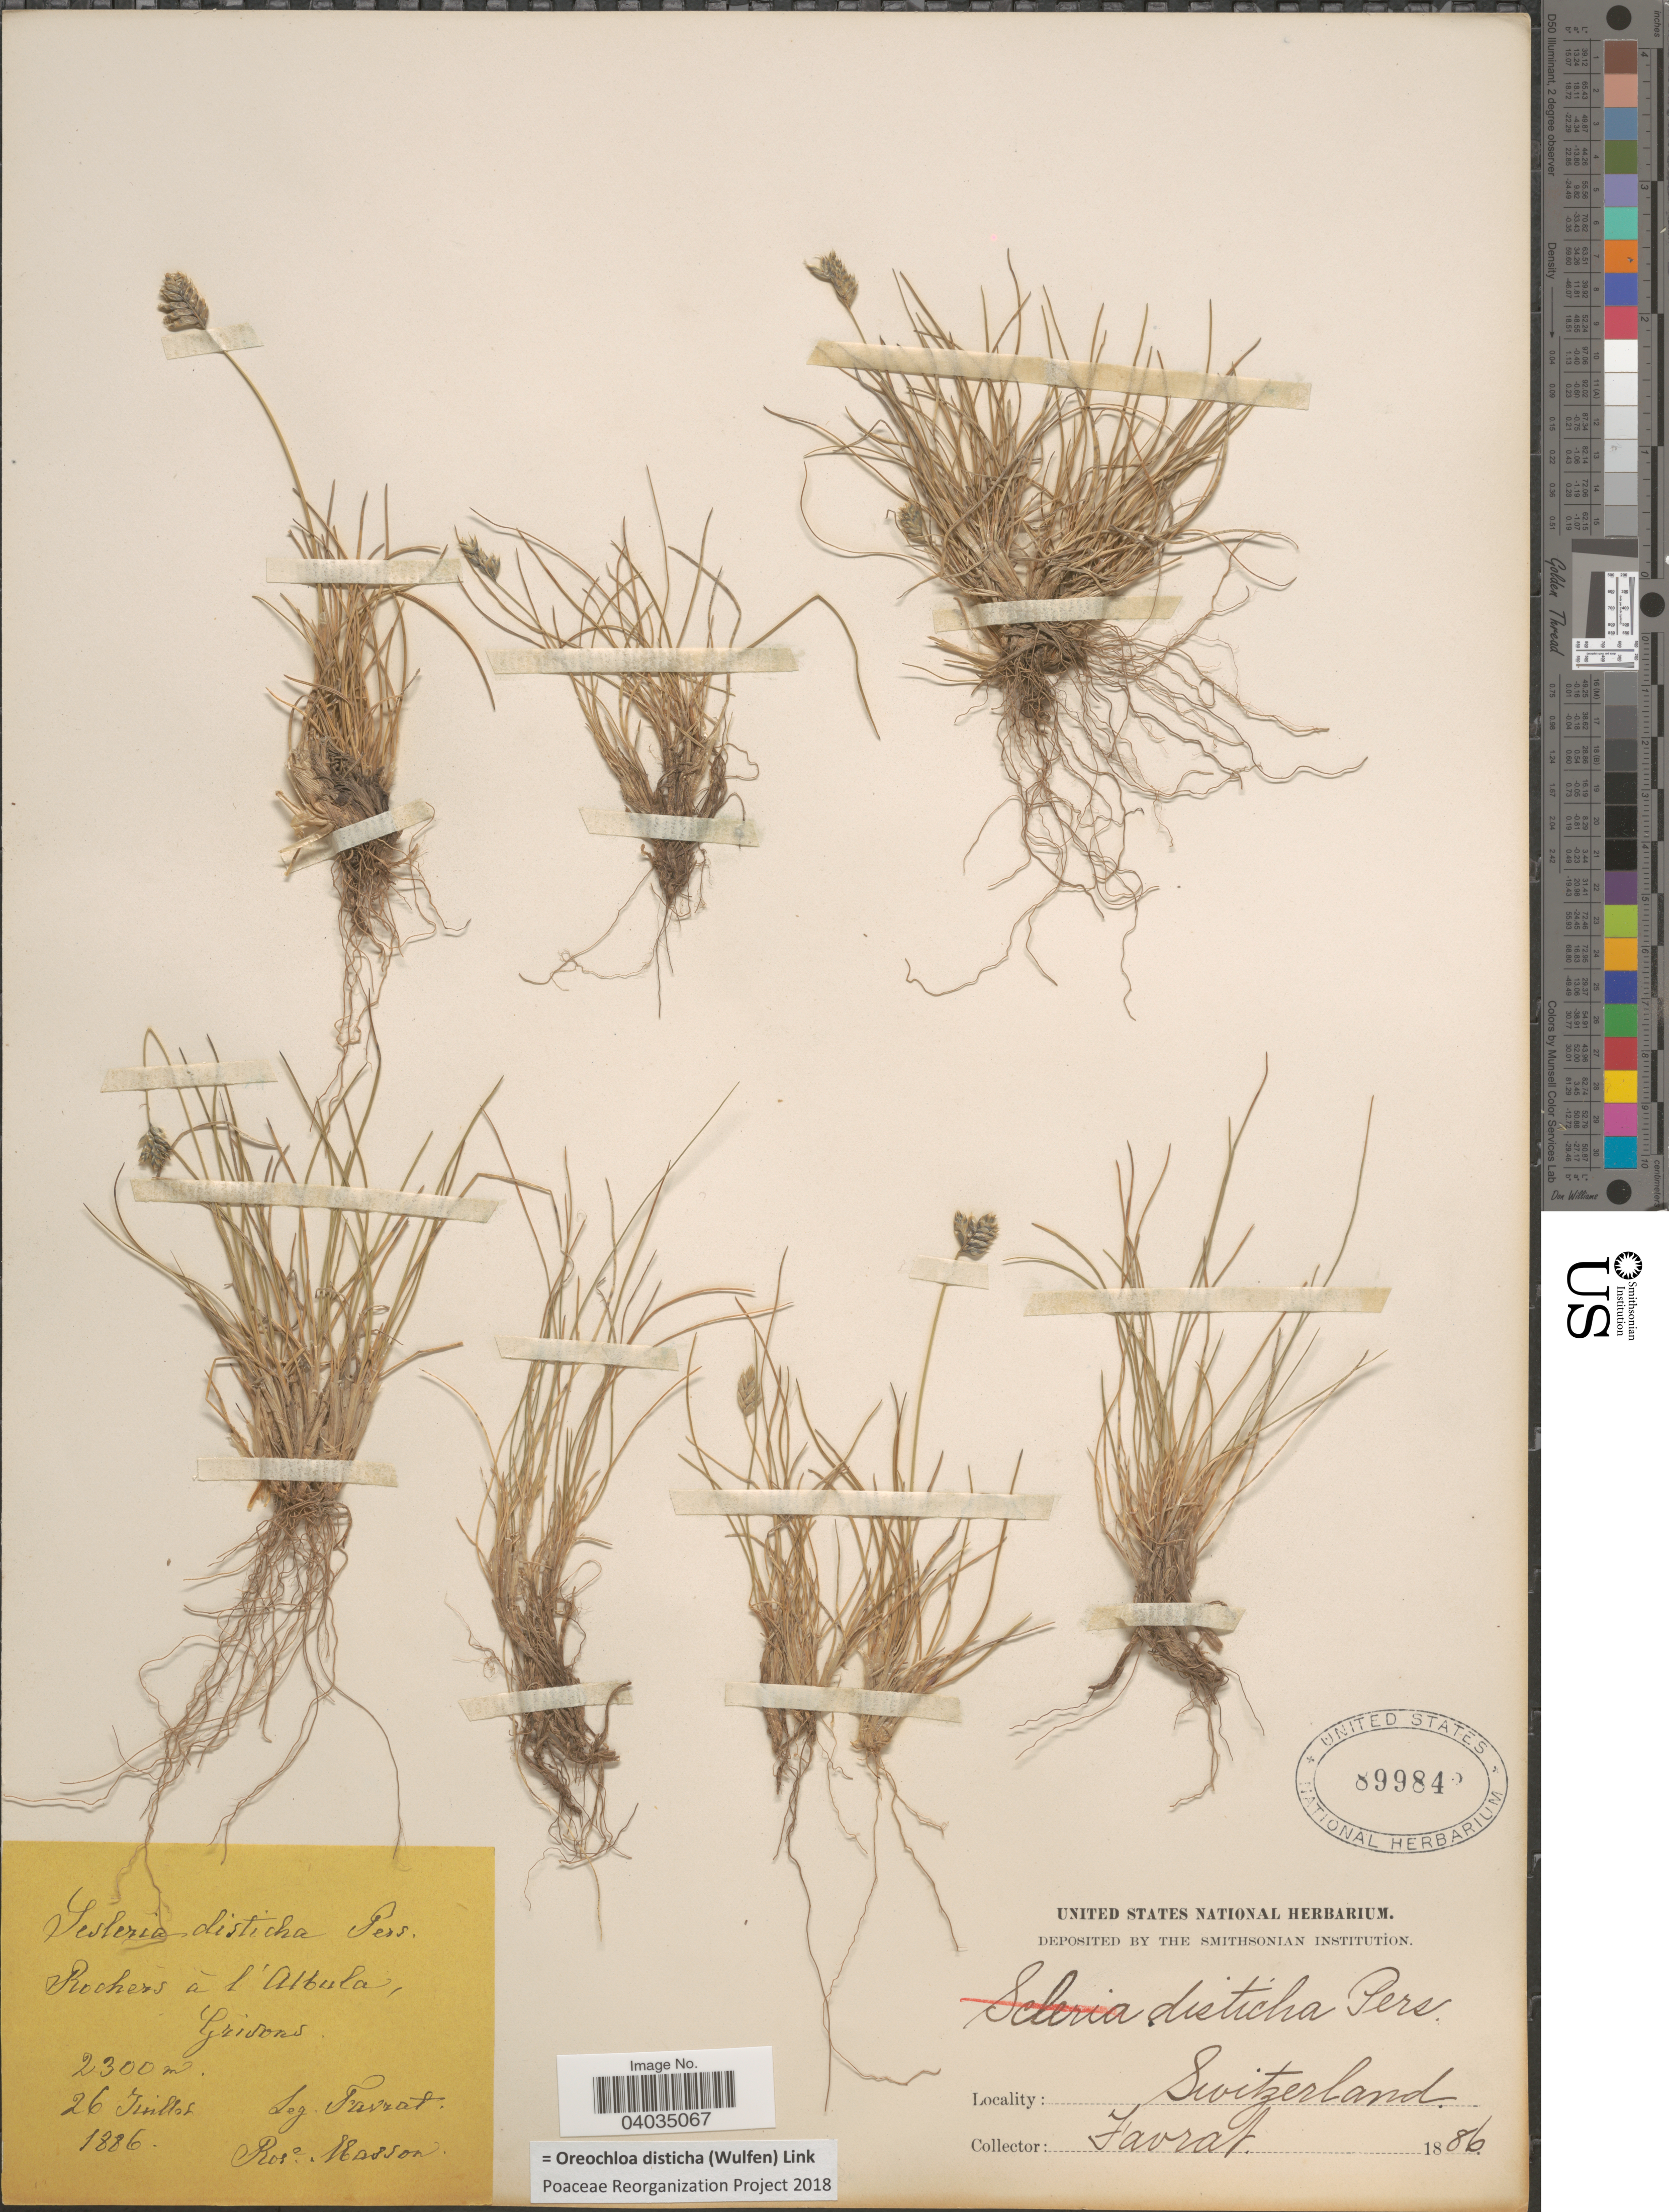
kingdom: Plantae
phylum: Tracheophyta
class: Liliopsida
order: Poales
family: Poaceae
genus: Oreochloa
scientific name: Oreochloa disticha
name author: (Wulfen) Link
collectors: L. Favrat & R. Masson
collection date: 1886-07-26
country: Switzerland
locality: Rochers á l'Albula, Grisons.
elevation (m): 2300